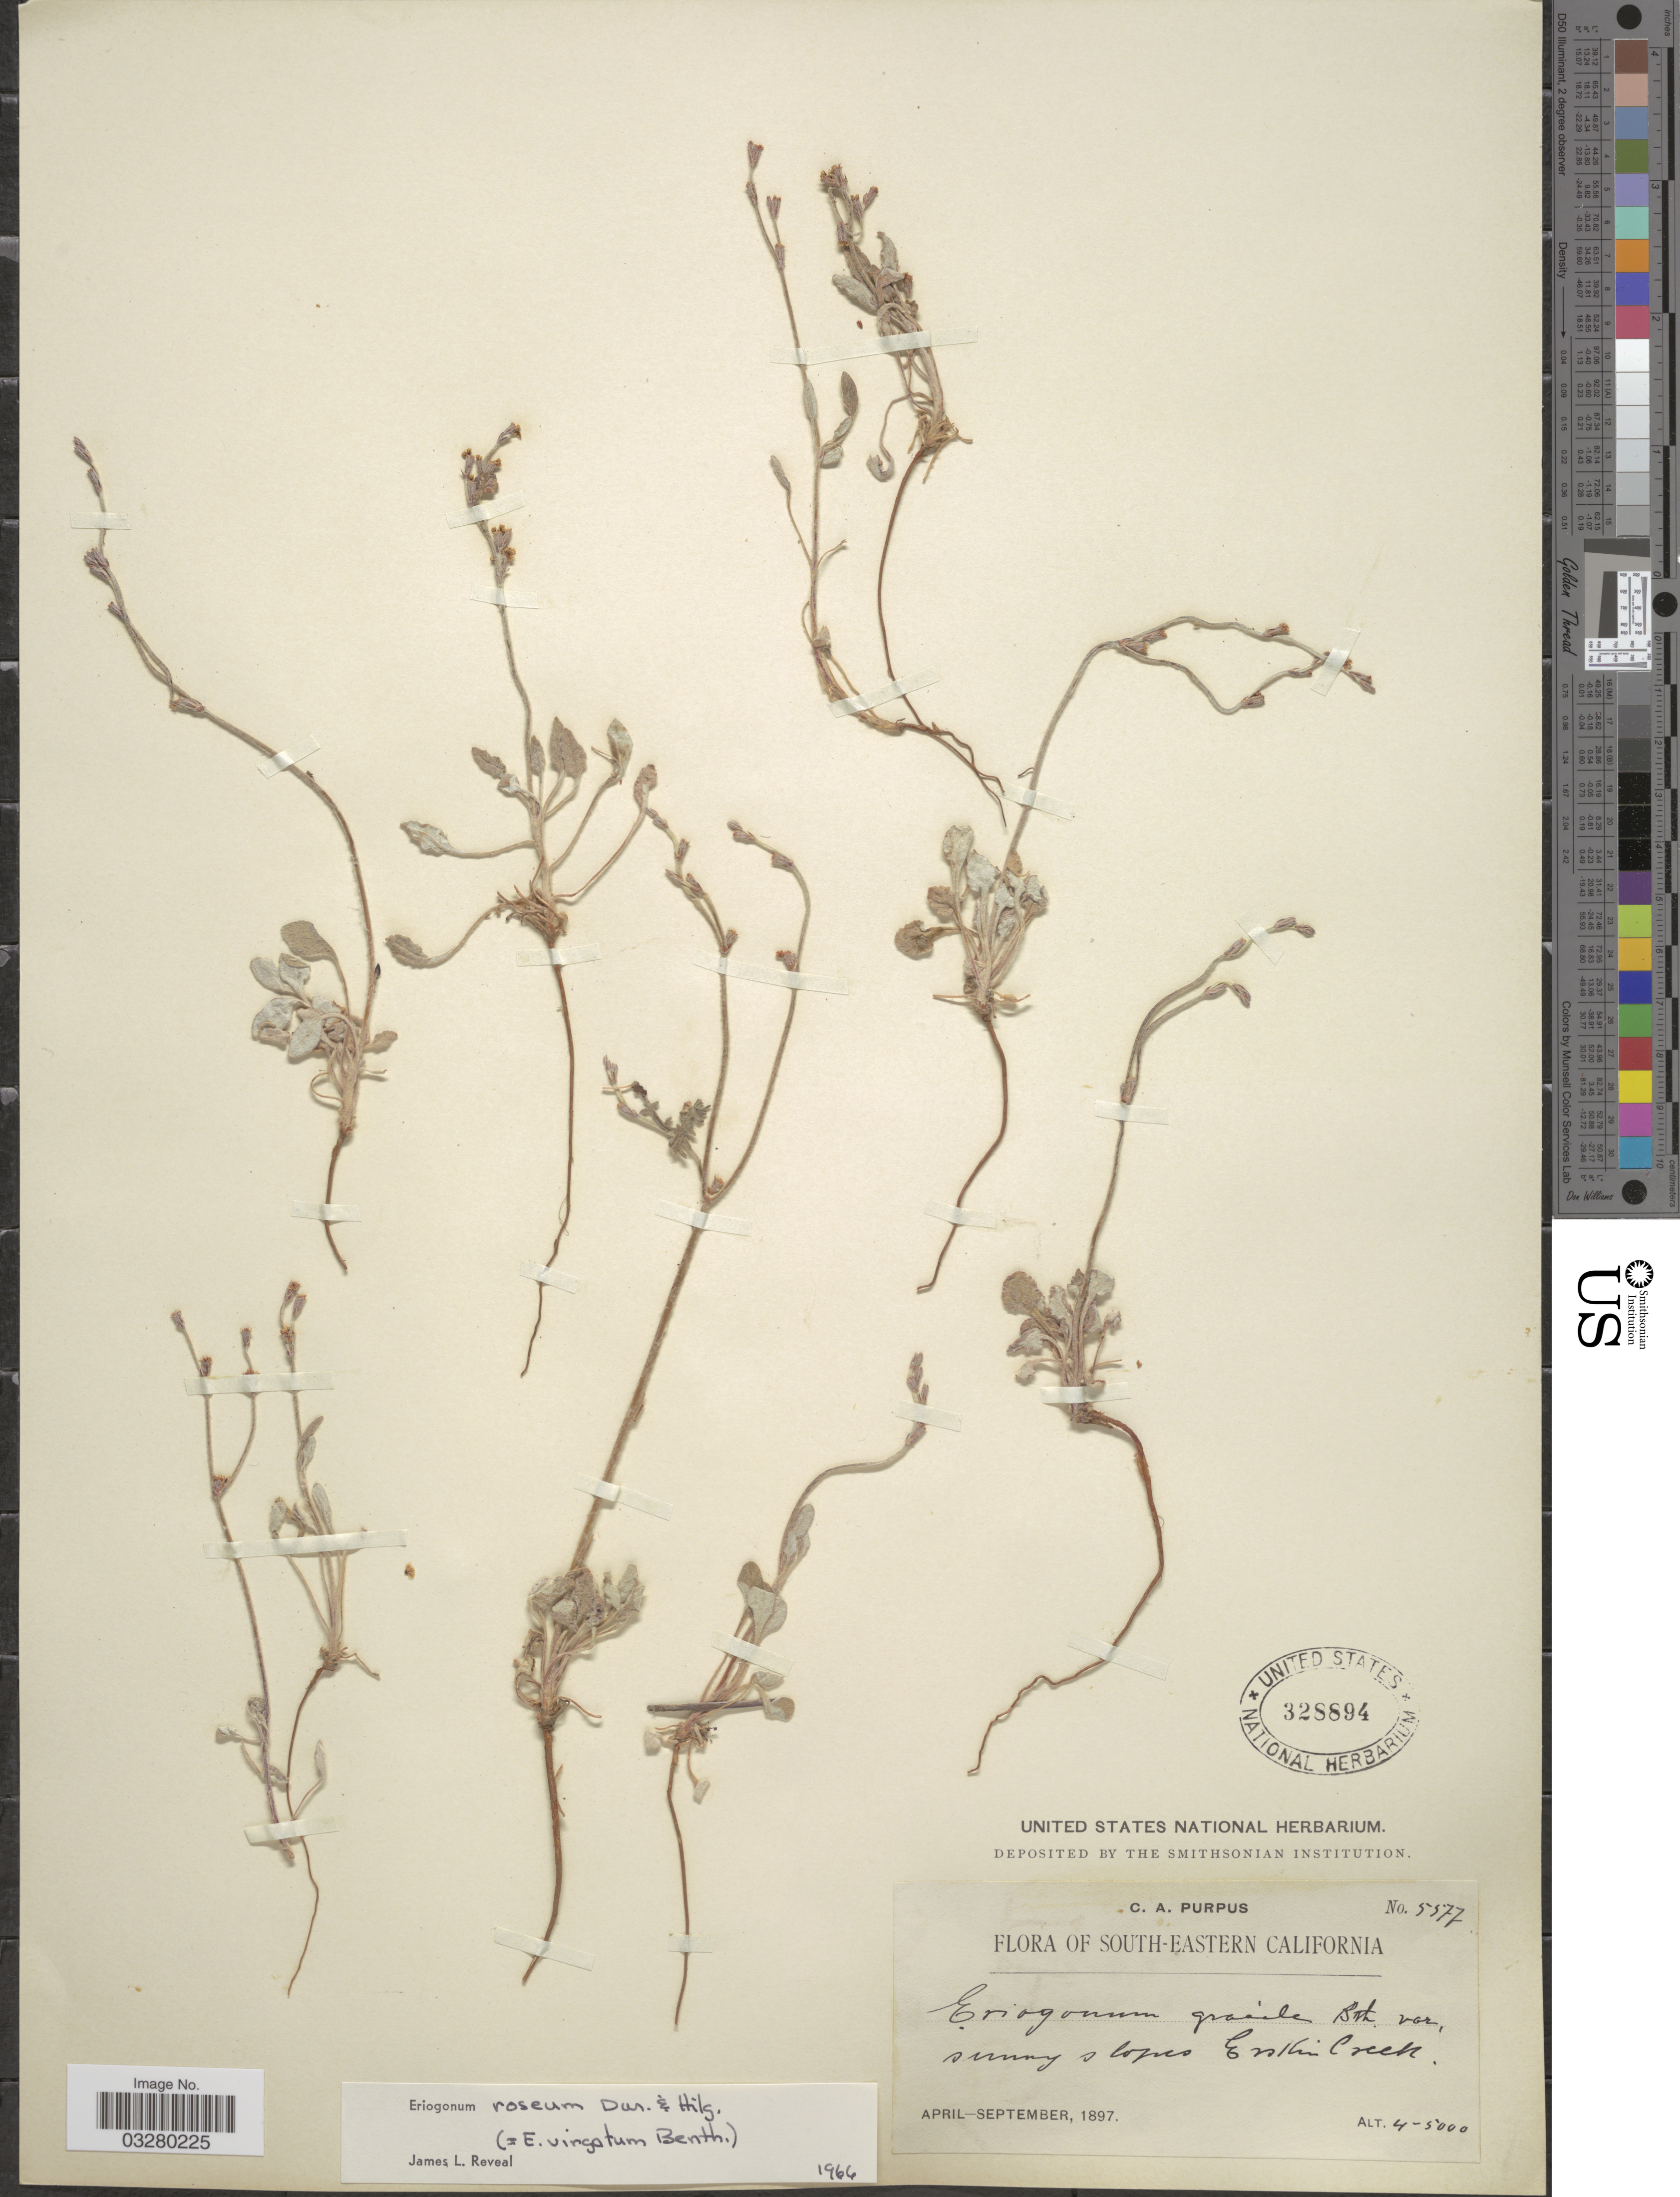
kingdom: Plantae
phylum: Tracheophyta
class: Magnoliopsida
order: Caryophyllales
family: Polygonaceae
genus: Eriogonum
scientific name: Eriogonum roseum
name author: Durand & Hilg.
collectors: C. A. Purpus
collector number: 5577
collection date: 1897-04/1897-09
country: United States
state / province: California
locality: South-Eastern California. Sunny slopes Erskin Creek.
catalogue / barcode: US 328894